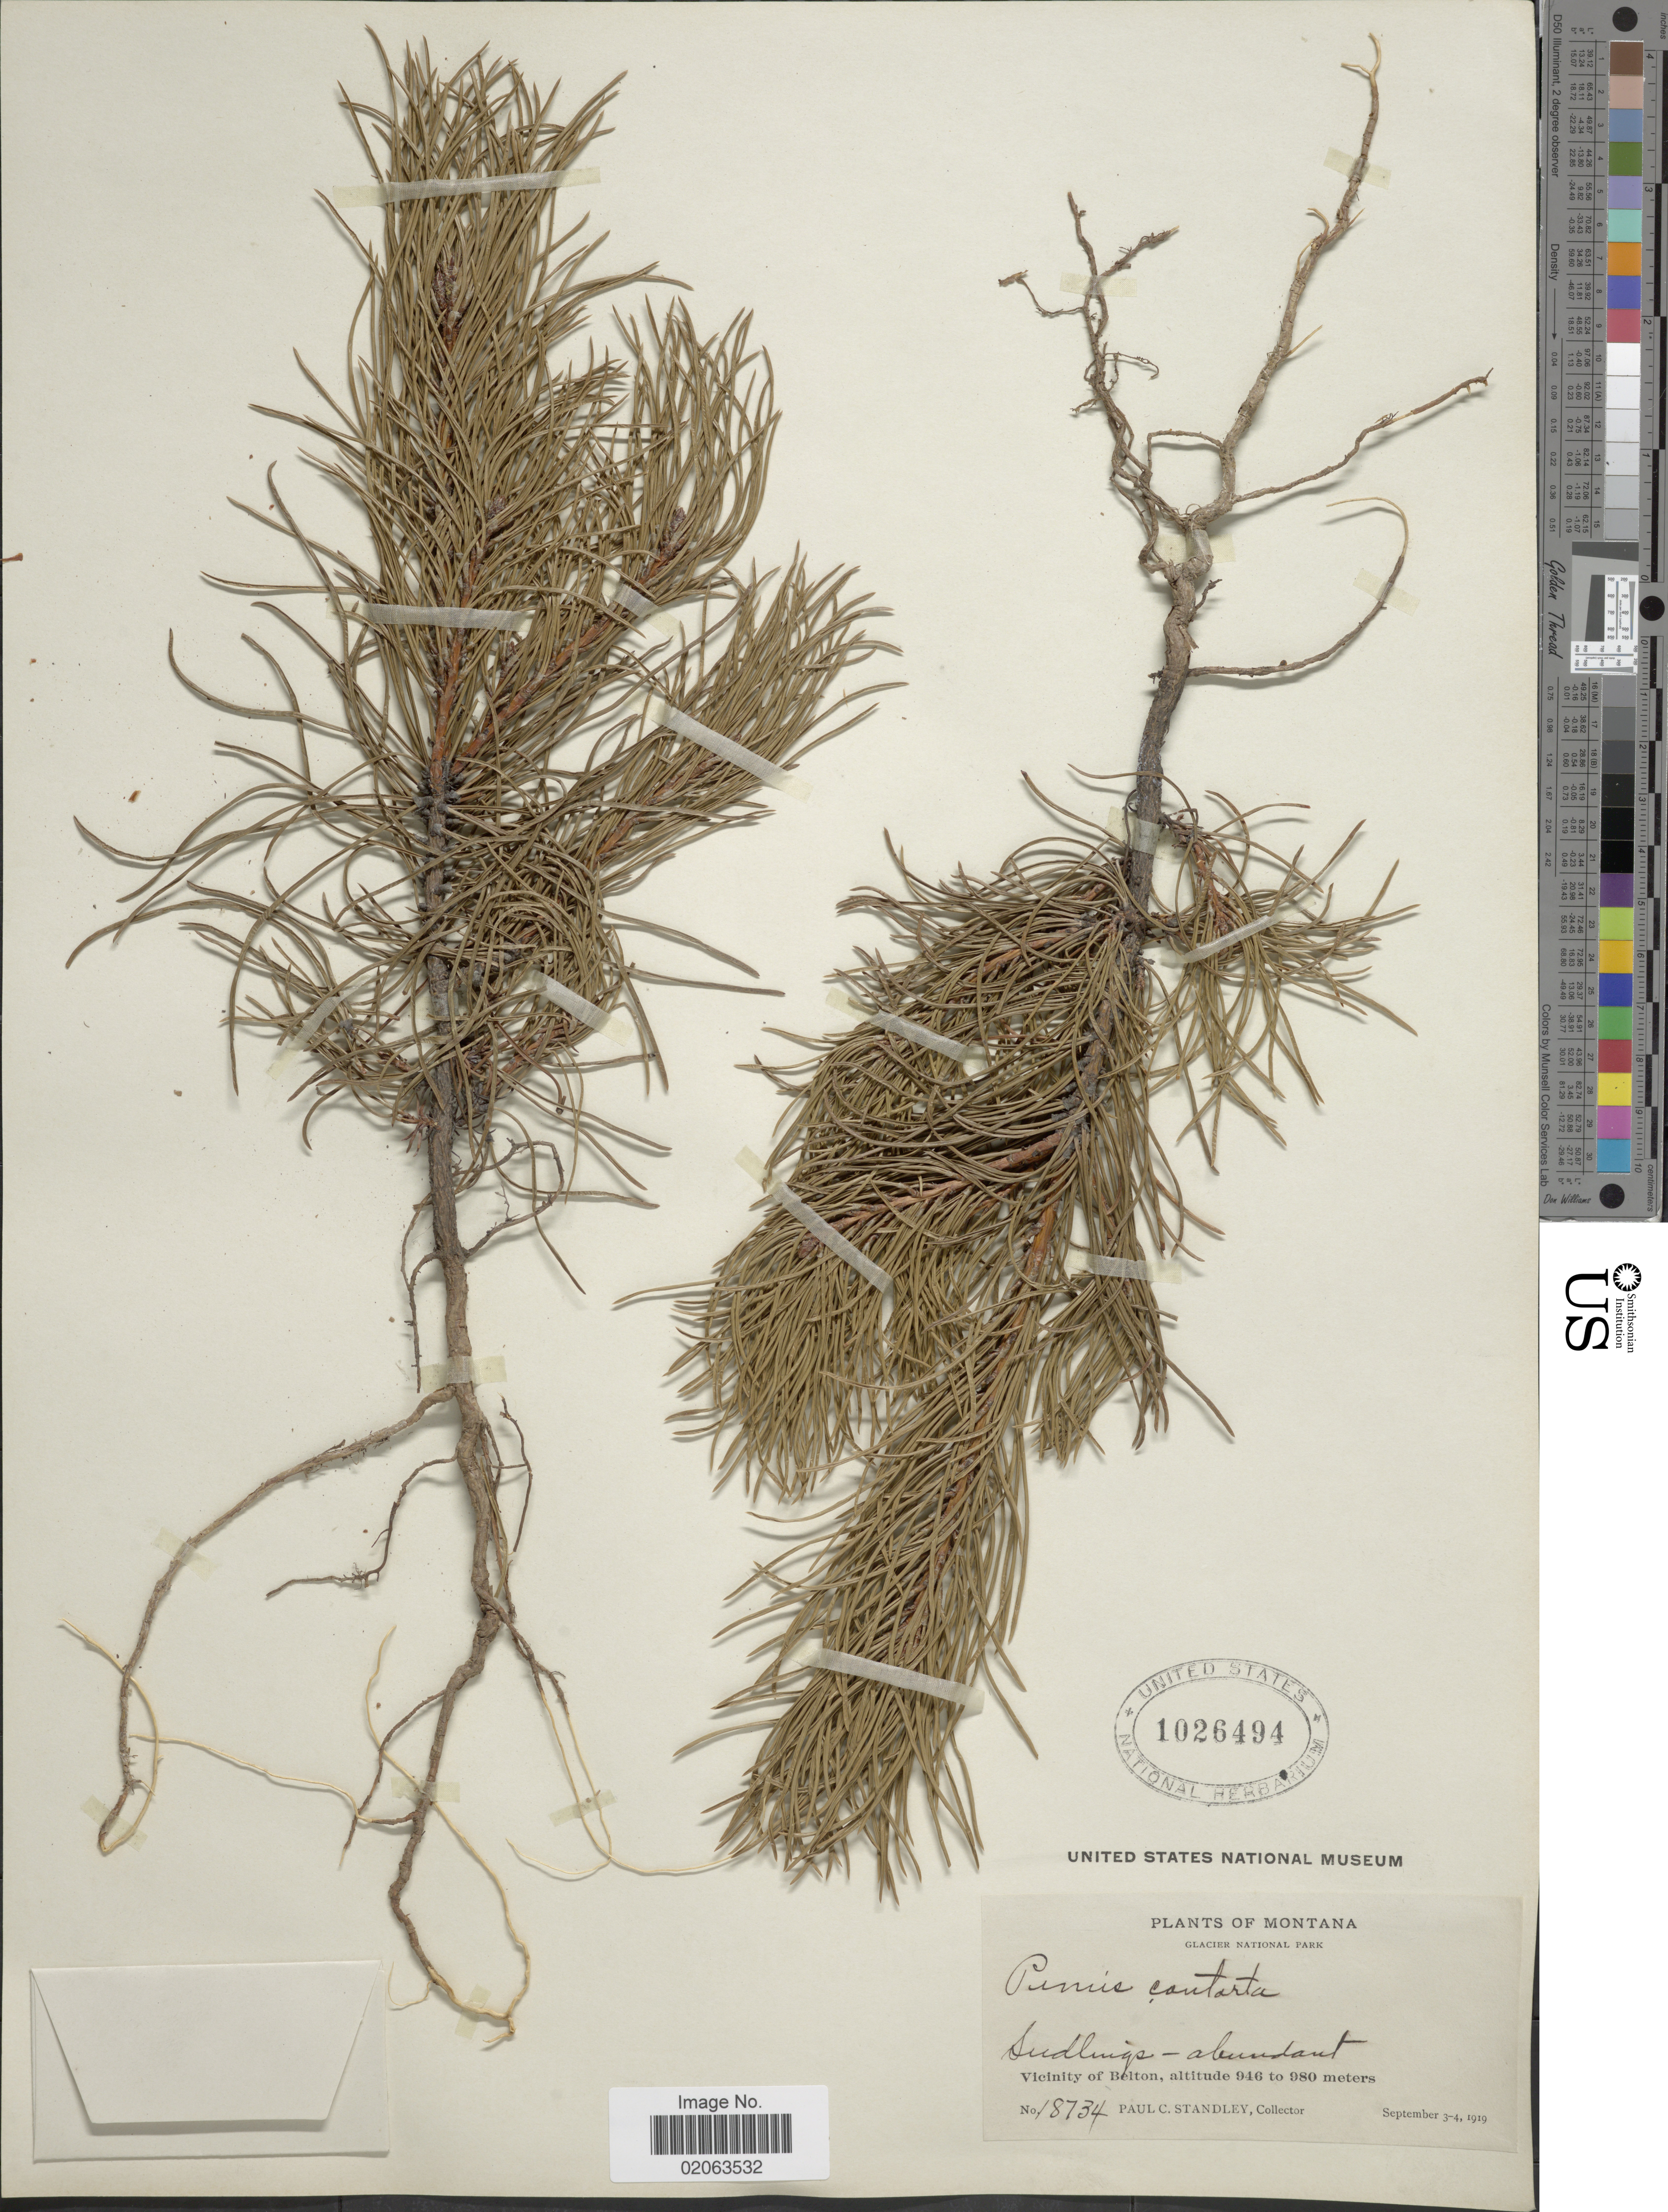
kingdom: Plantae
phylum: Tracheophyta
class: Pinopsida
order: Pinales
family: Pinaceae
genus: Pinus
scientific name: Pinus contorta var. latifolia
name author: Engelm. ex S. Watson in C. King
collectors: P. C. Standley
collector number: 18734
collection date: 1919-09-03/1919-09-04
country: United States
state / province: Montana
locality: Montana. Sudlings, Vicinity of Belton. Glacier National Park.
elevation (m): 946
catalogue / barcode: US 1026494